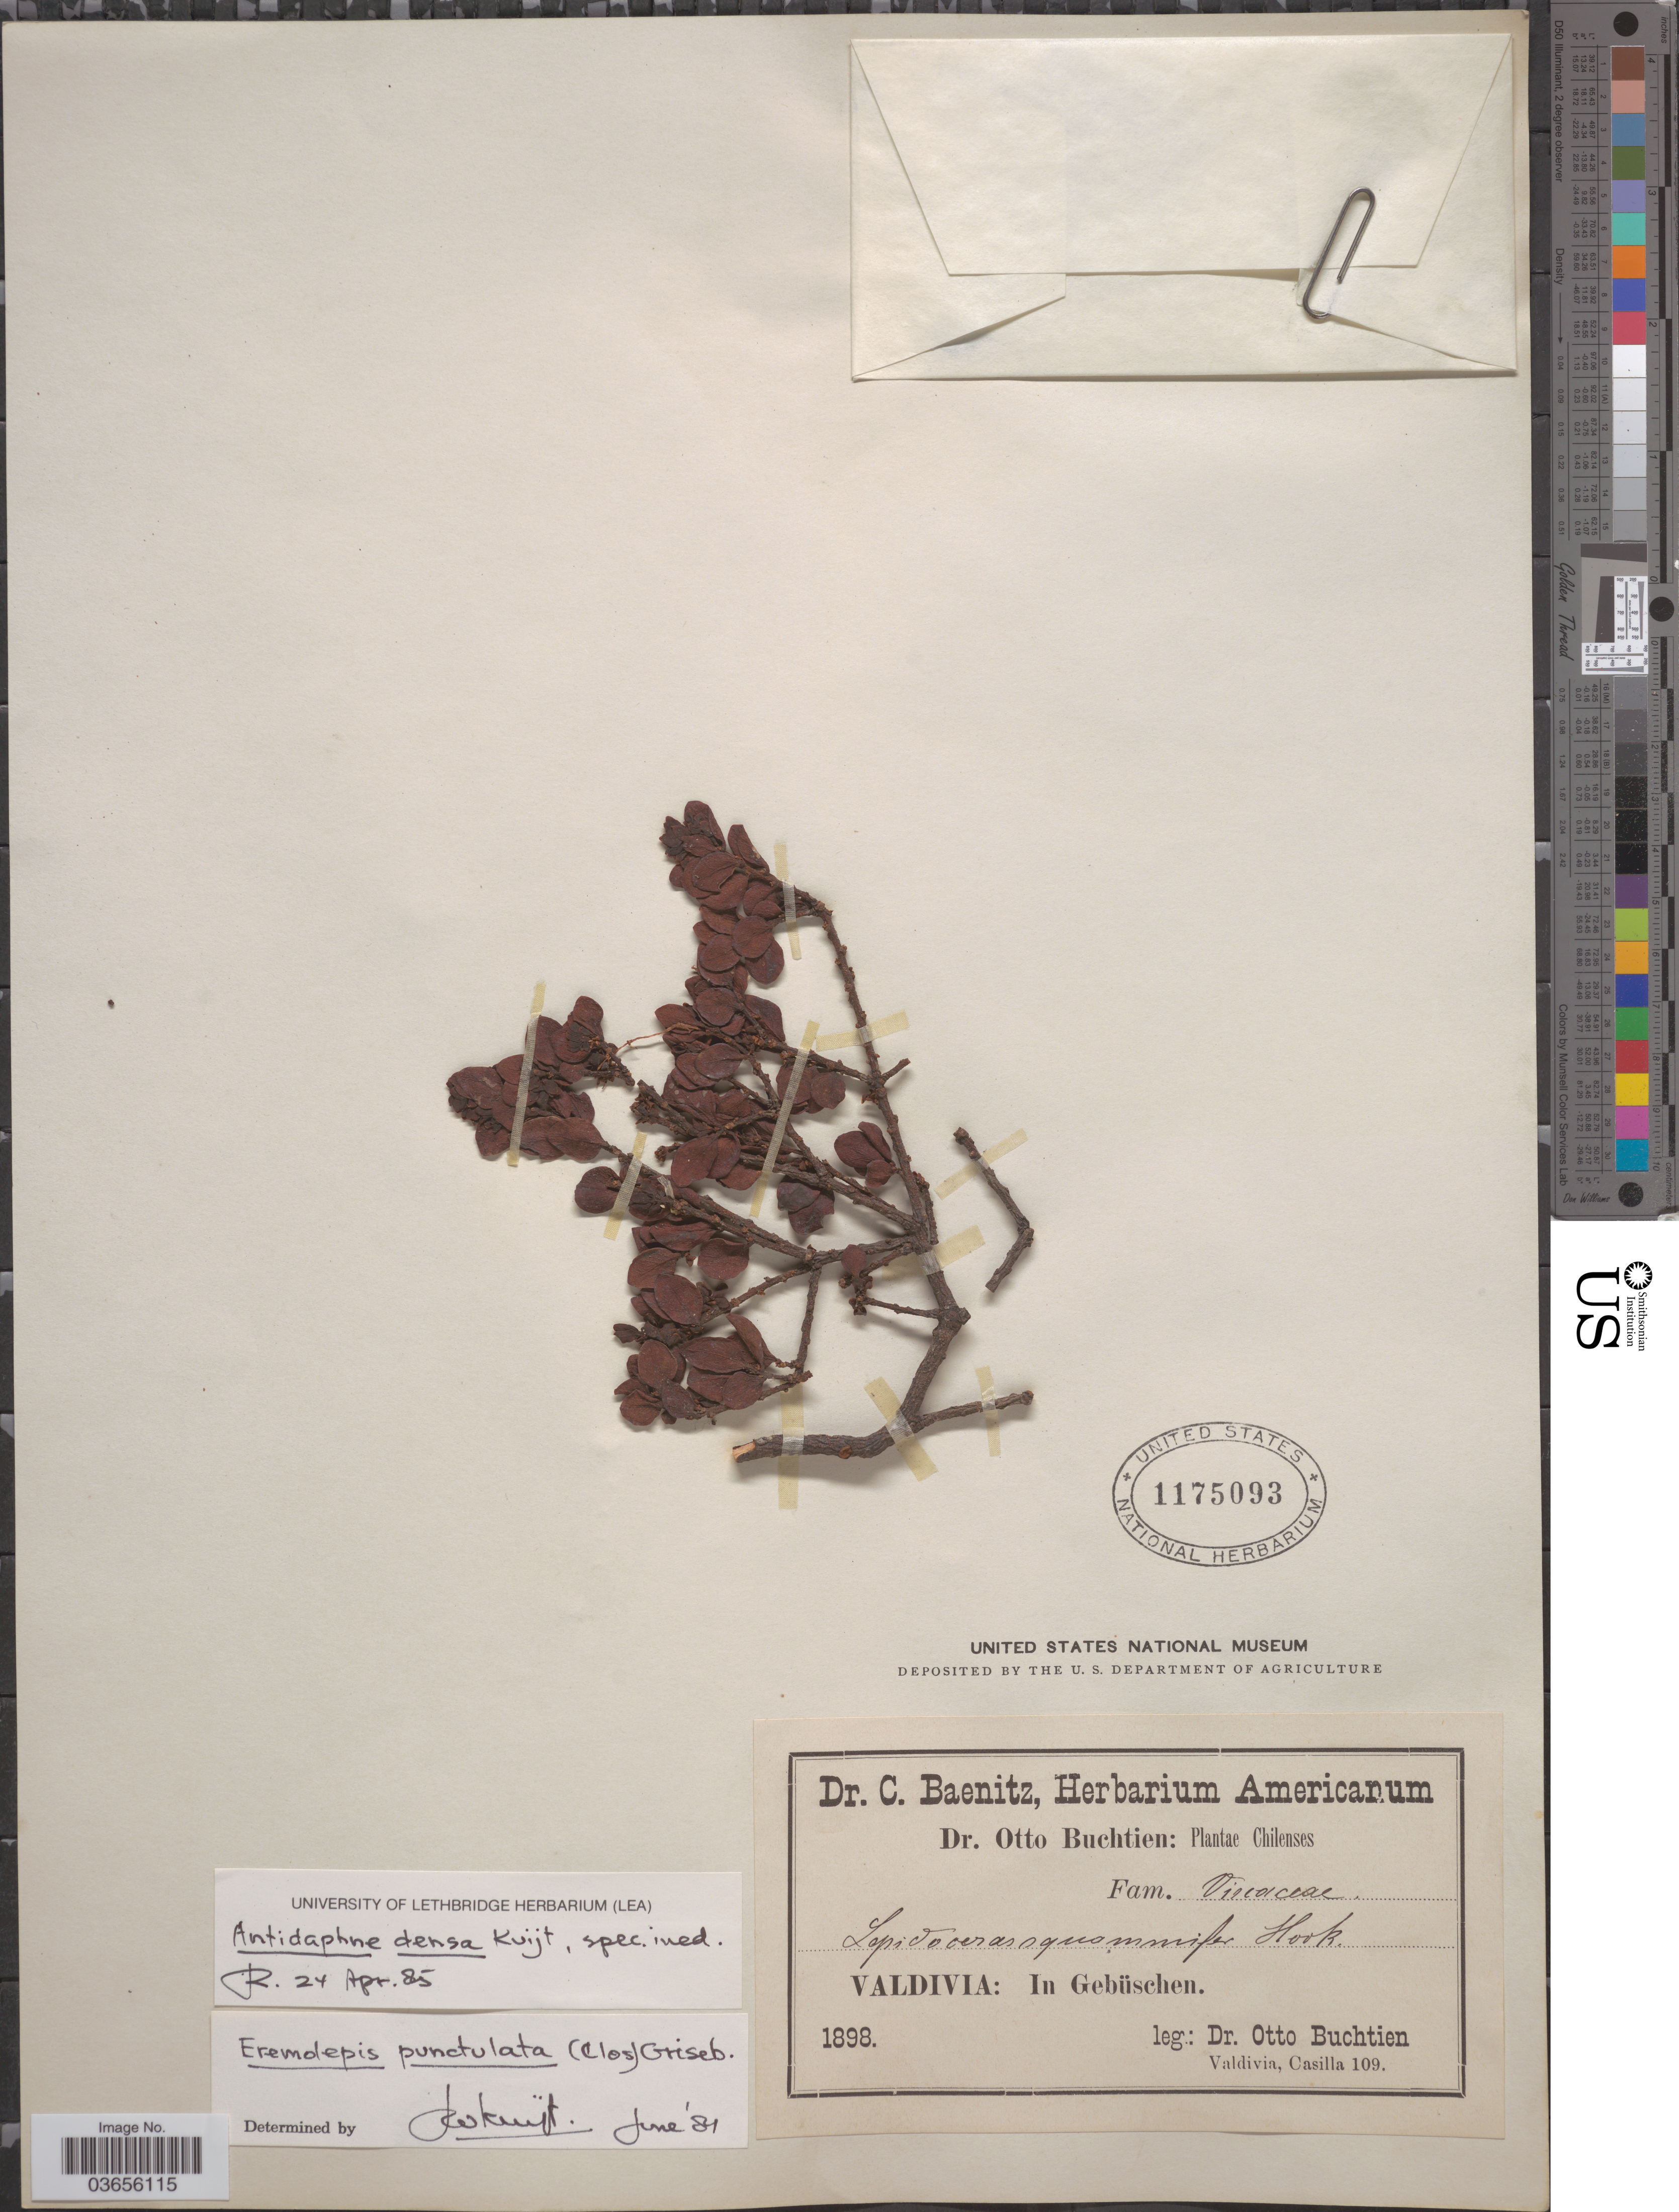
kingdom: Plantae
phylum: Tracheophyta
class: Magnoliopsida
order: Santalales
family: Santalaceae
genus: Antidaphne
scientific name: Antidaphne densa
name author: Kuijt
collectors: O. Buchtien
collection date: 1898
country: Chile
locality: Valdivia: In Gebüschen.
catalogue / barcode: US 1175093